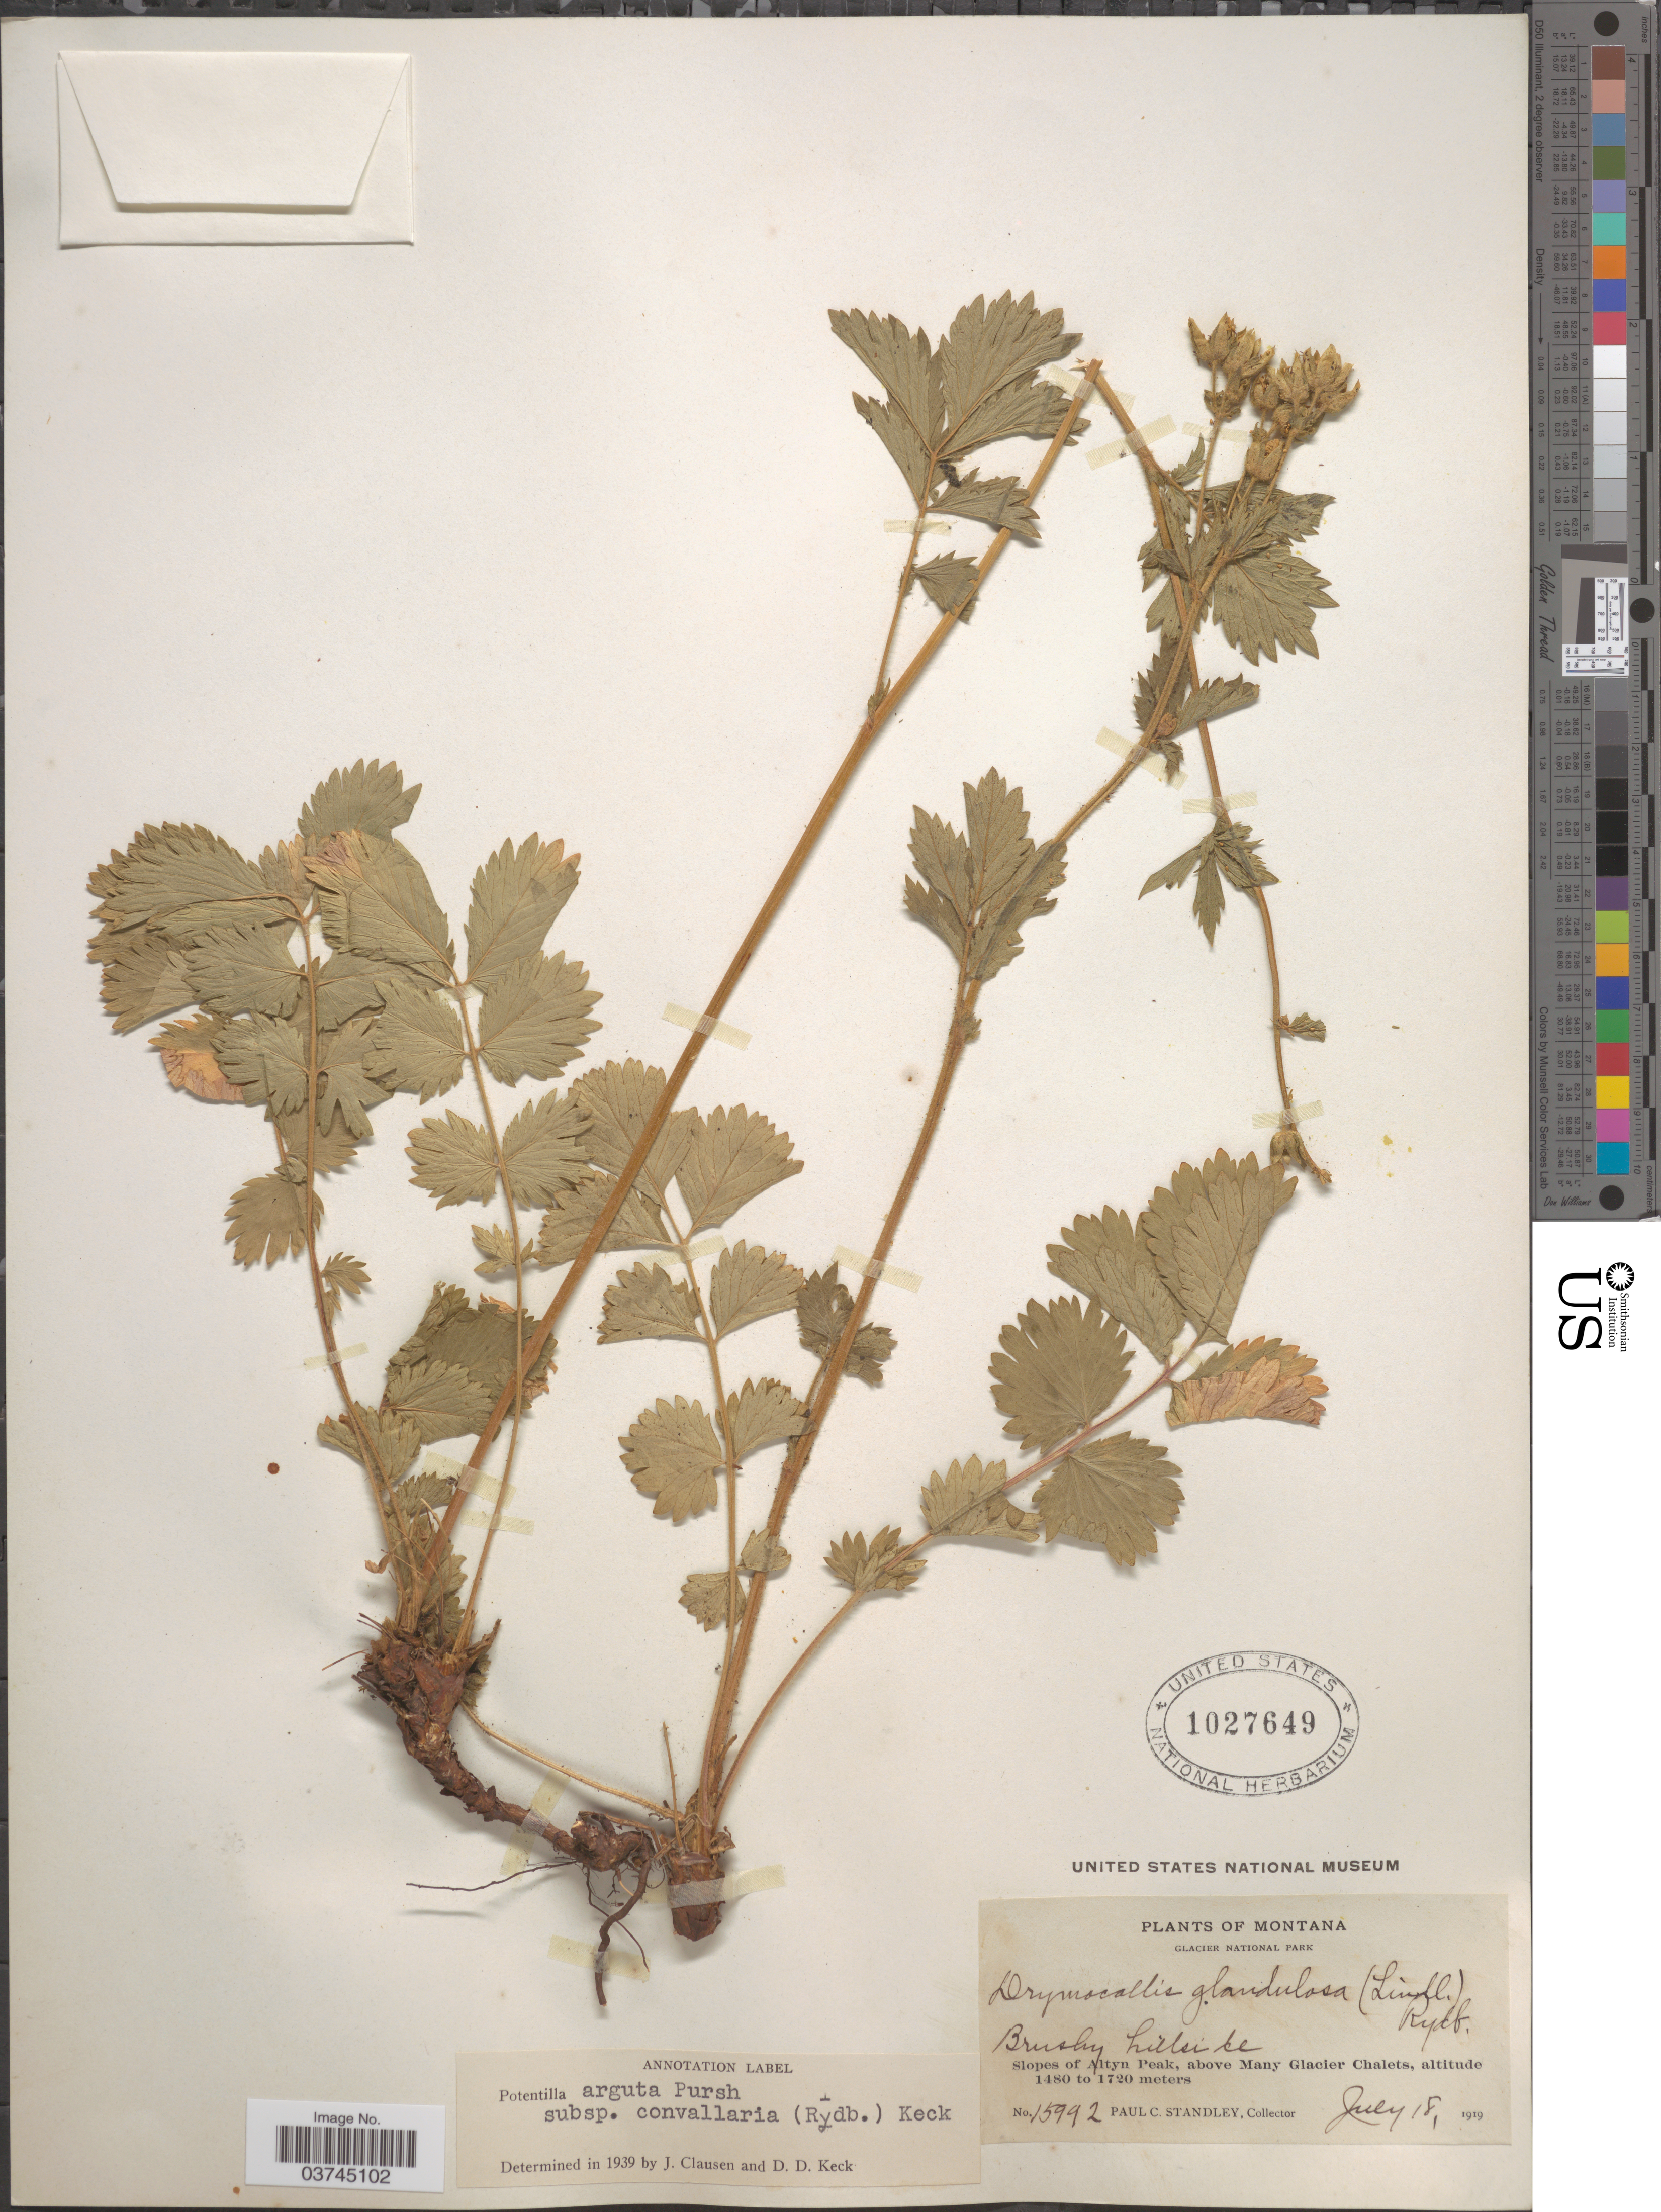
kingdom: Plantae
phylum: Tracheophyta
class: Magnoliopsida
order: Rosales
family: Rosaceae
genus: Drymocallis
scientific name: Drymocallis convallaria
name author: (Rydb.) Rydb.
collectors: P. C. Standley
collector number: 15992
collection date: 1919-07-18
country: United States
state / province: Montana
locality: Glacier National Park. Slopes of Altyn Peak, above Many Glacier Chalets.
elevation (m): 1480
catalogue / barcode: US 1027649